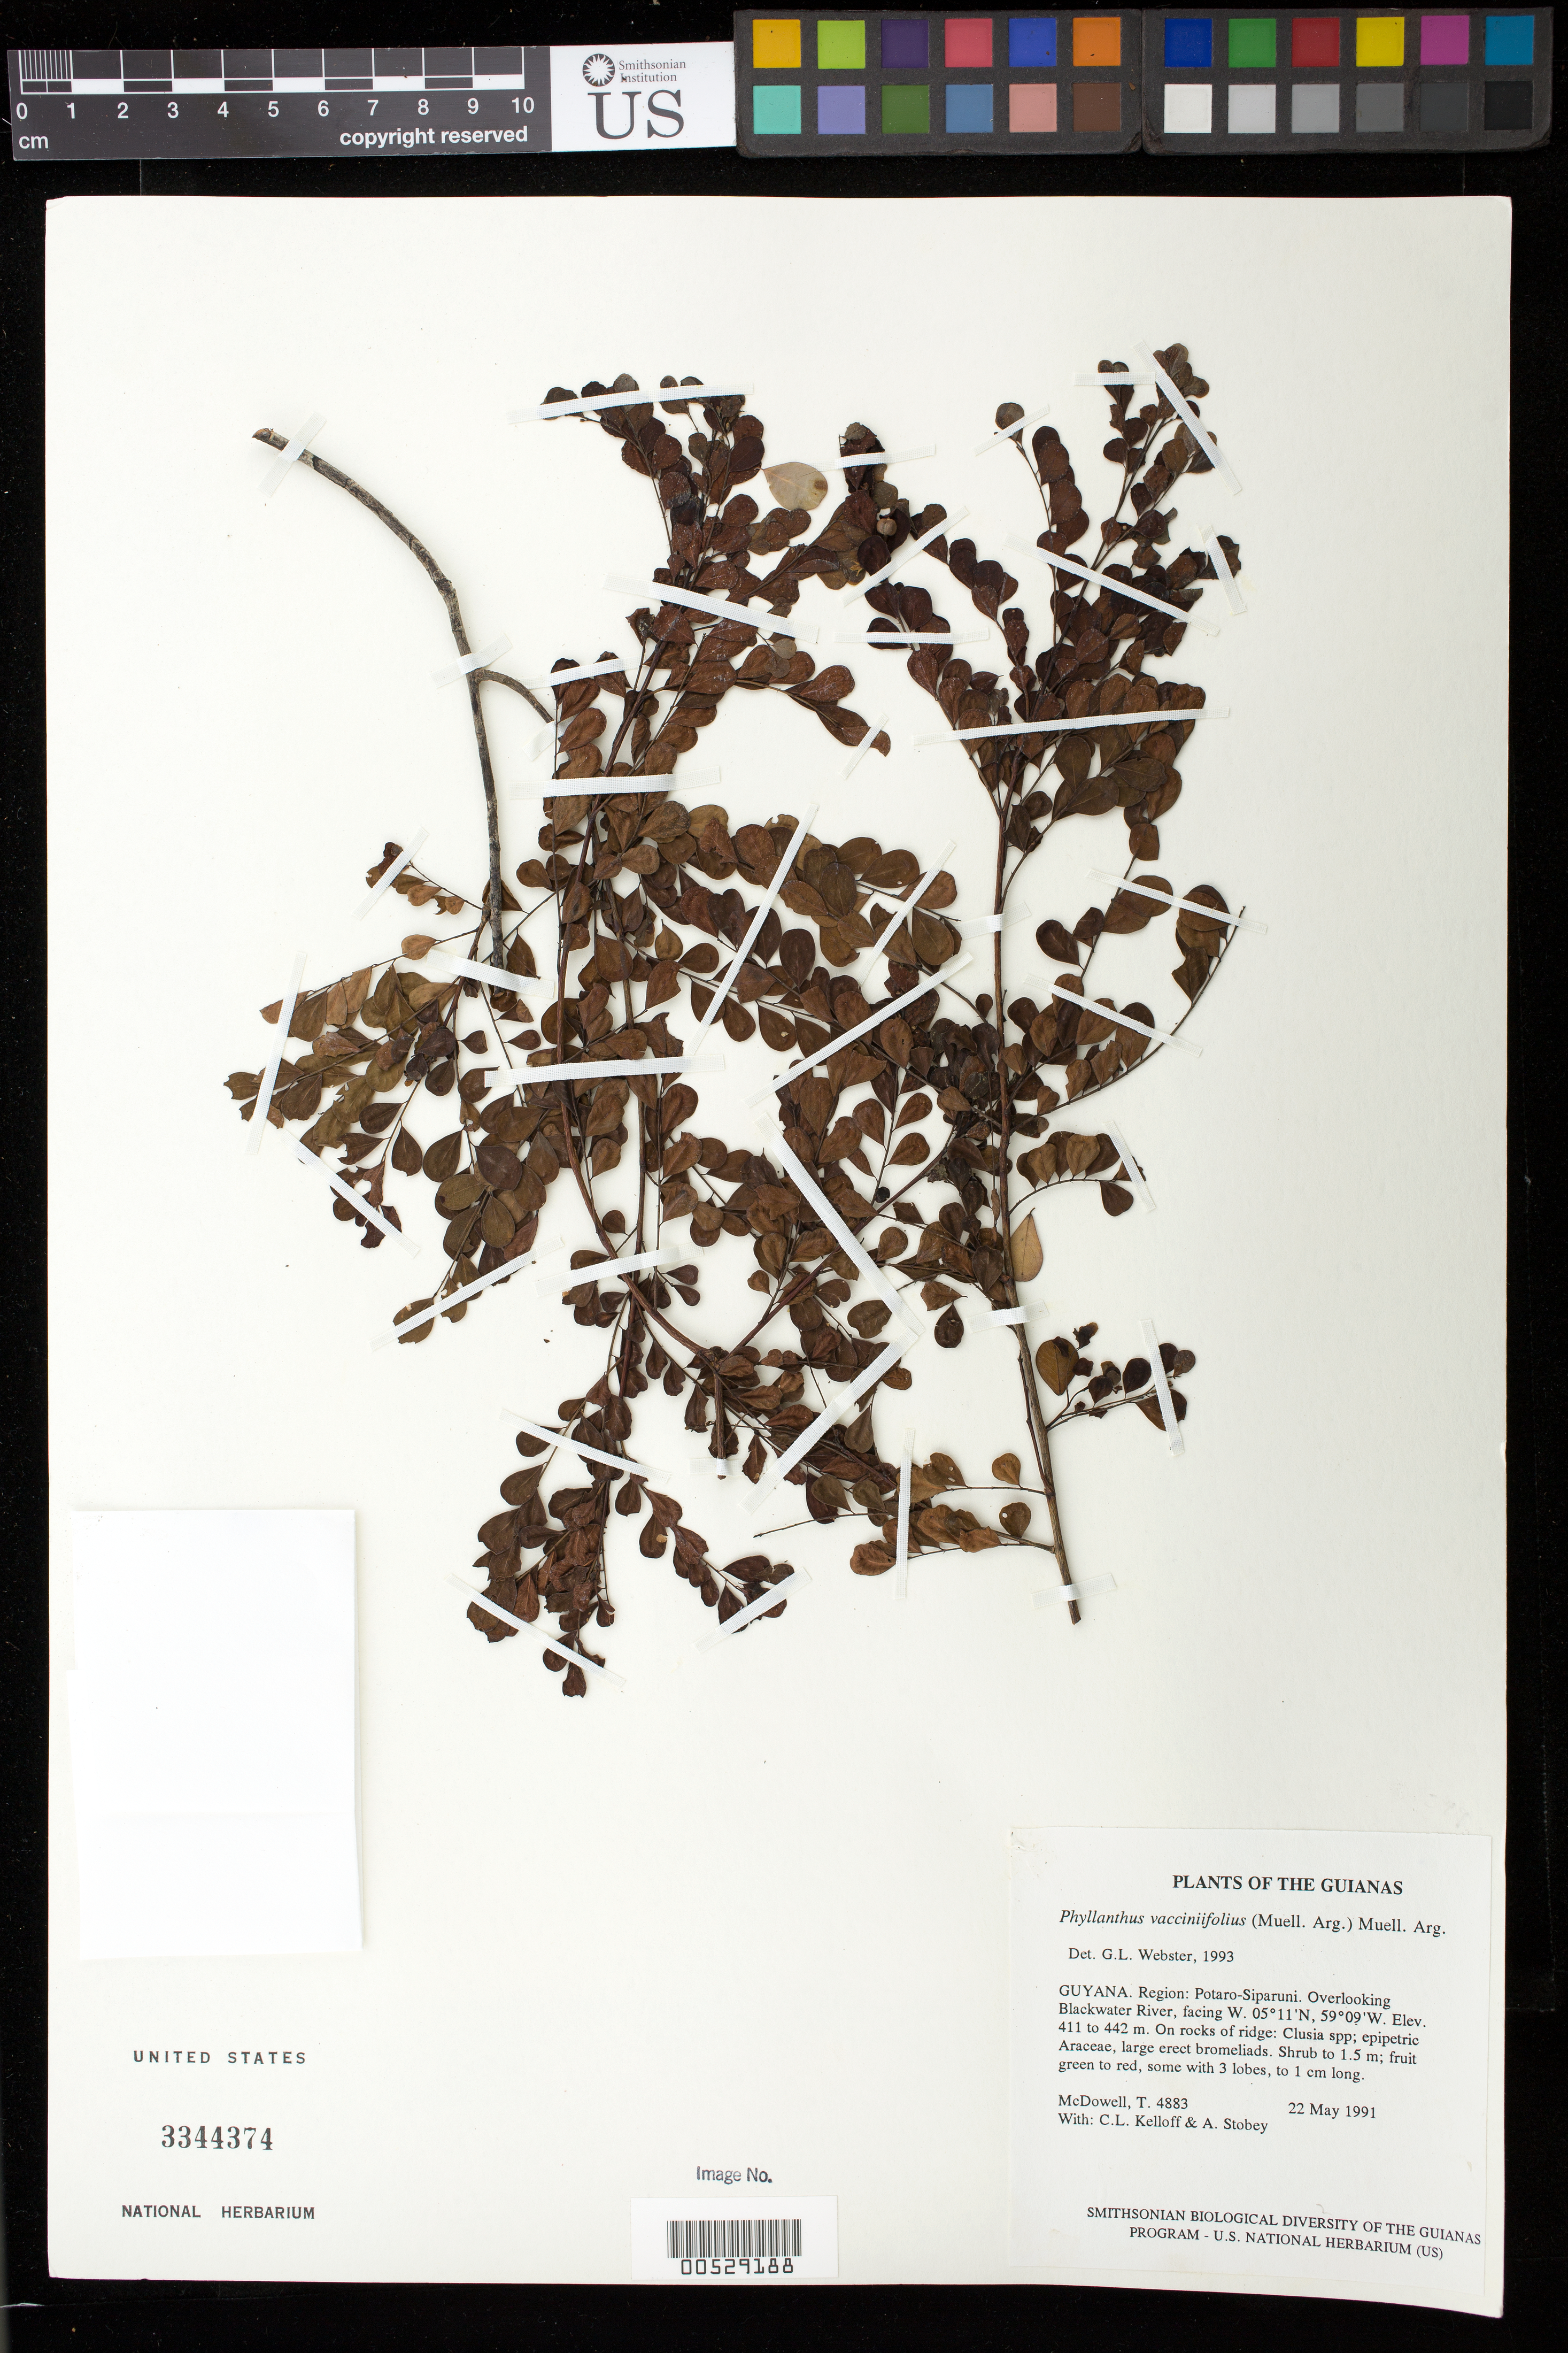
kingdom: Plantae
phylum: Tracheophyta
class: Magnoliopsida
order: Malpighiales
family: Phyllanthaceae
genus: Phyllanthus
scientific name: Phyllanthus vacciniifolius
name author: (Müll. Arg.) Müll. Arg.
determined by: Webster, Grady L.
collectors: T. McDowell, C. L. Kelloff & A. Stobey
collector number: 4883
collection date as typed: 22 May 1991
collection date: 1991-05-22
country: Guyana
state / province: Potaro-Siparuni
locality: Overlooking Blackwater River, facing W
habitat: On rocks of ridge: Clusia spp; epipetric Araceae, large erect bromeliads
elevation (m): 411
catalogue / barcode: US 3344374